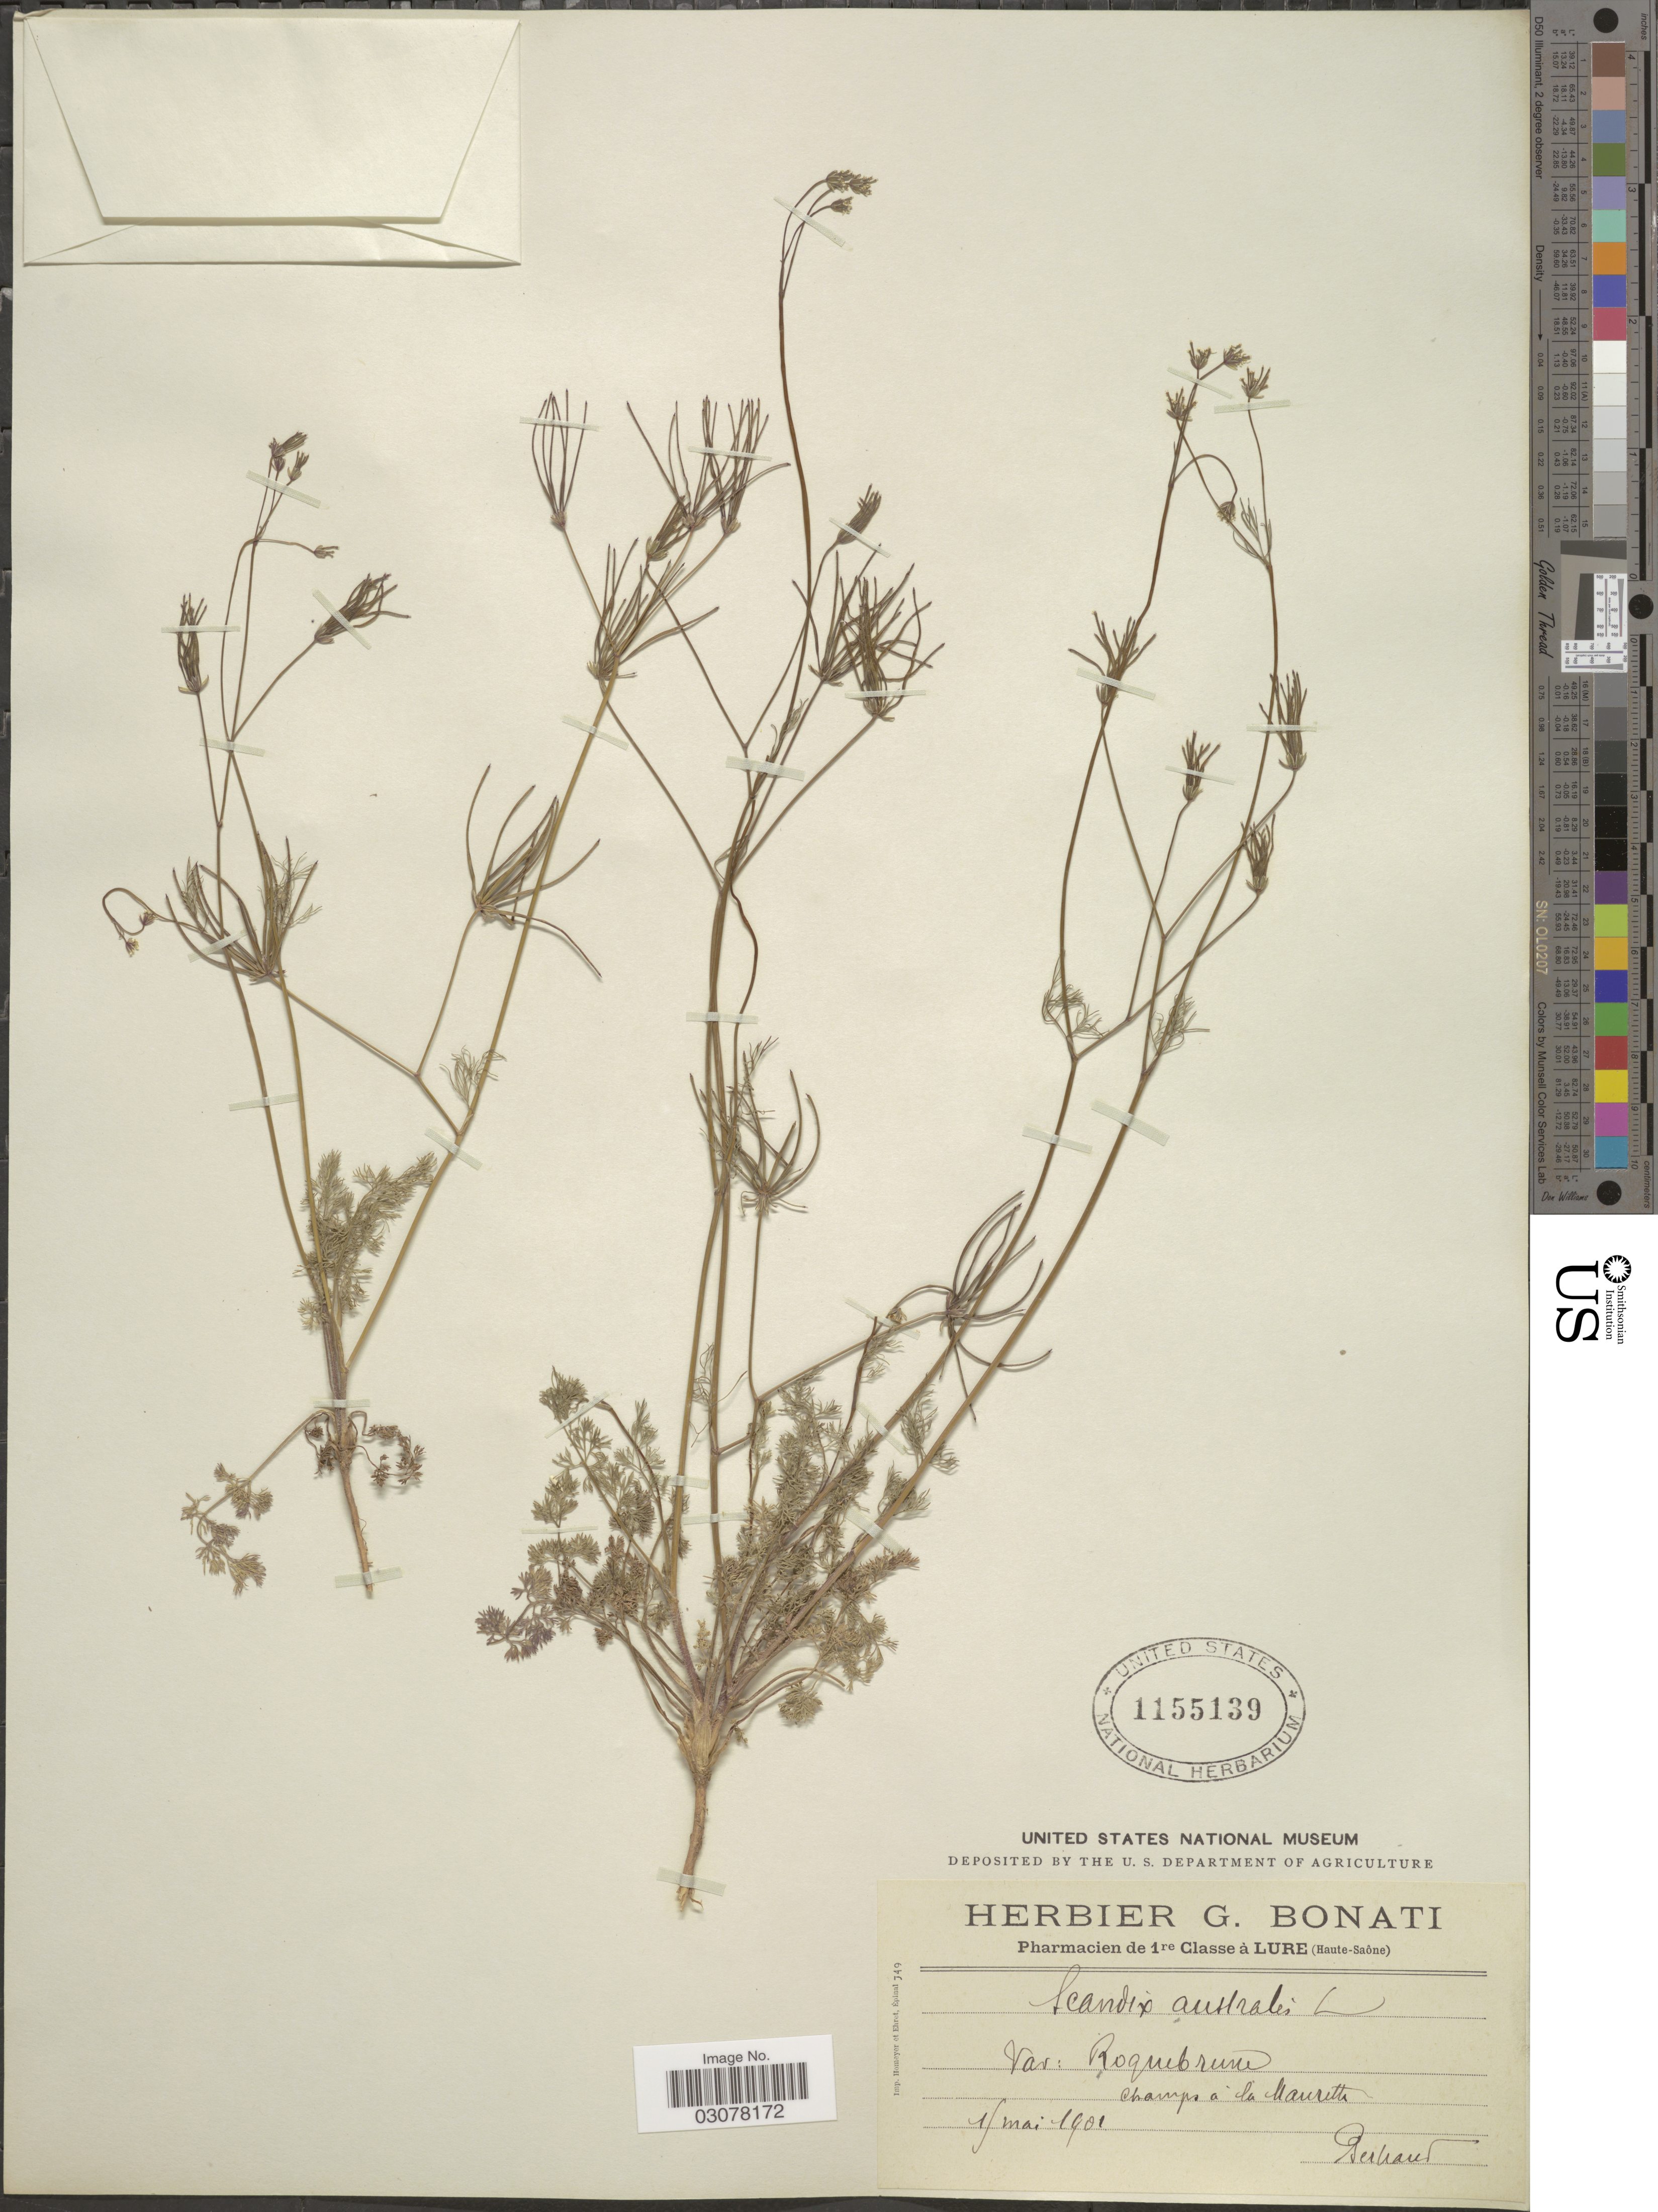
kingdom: Plantae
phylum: Tracheophyta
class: Magnoliopsida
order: Apiales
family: Apiaceae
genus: Scandix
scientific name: Scandix australis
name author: L.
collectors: Bertrand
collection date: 1901-05-15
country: France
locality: Var: Roquebrune. Champs à la Maurette.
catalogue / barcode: US 1155139